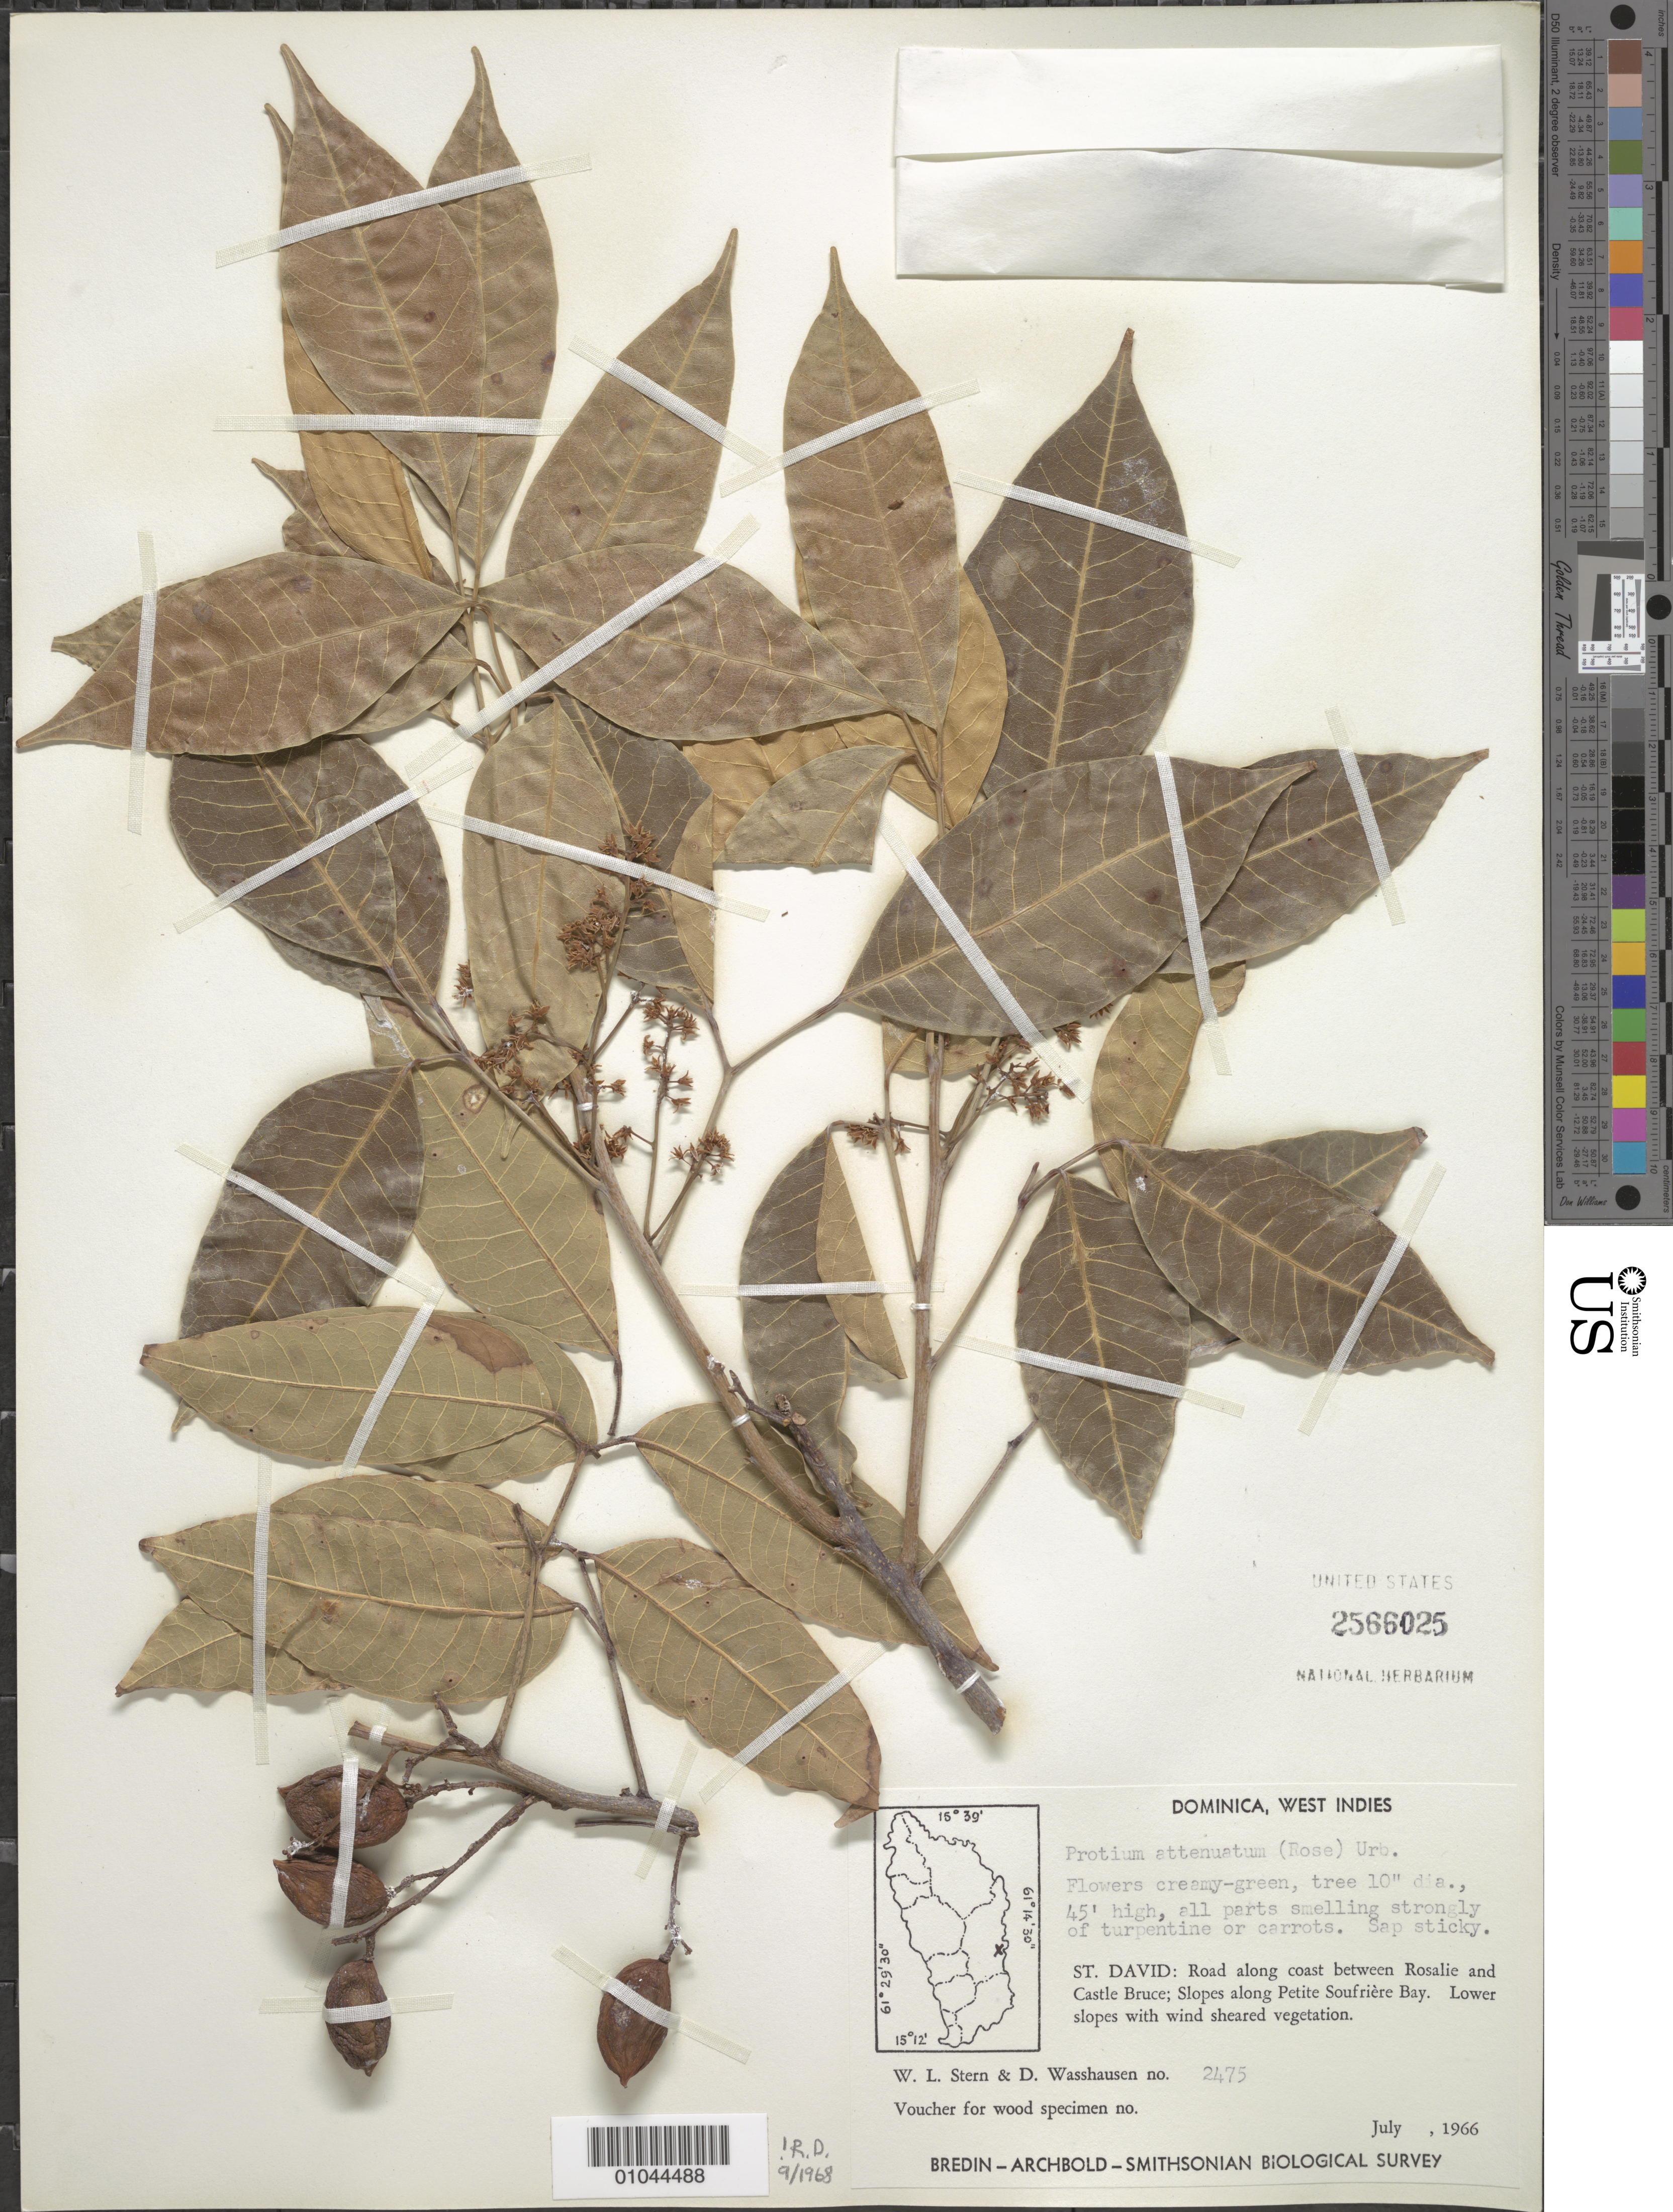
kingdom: Plantae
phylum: Tracheophyta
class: Magnoliopsida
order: Sapindales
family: Burseraceae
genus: Protium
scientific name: Protium attenuatum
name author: Urb.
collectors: W. L. Stern & D. C. Wasshausen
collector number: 2475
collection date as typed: Jul 1966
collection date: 1966-07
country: Dominica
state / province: St. David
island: Dominica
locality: St. David: Road along coast between Rosalie and Castle Bruce; Slopes along Petite Soufriere Bay. Lower slopes with wind sheared vegetation.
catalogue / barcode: US 2566025